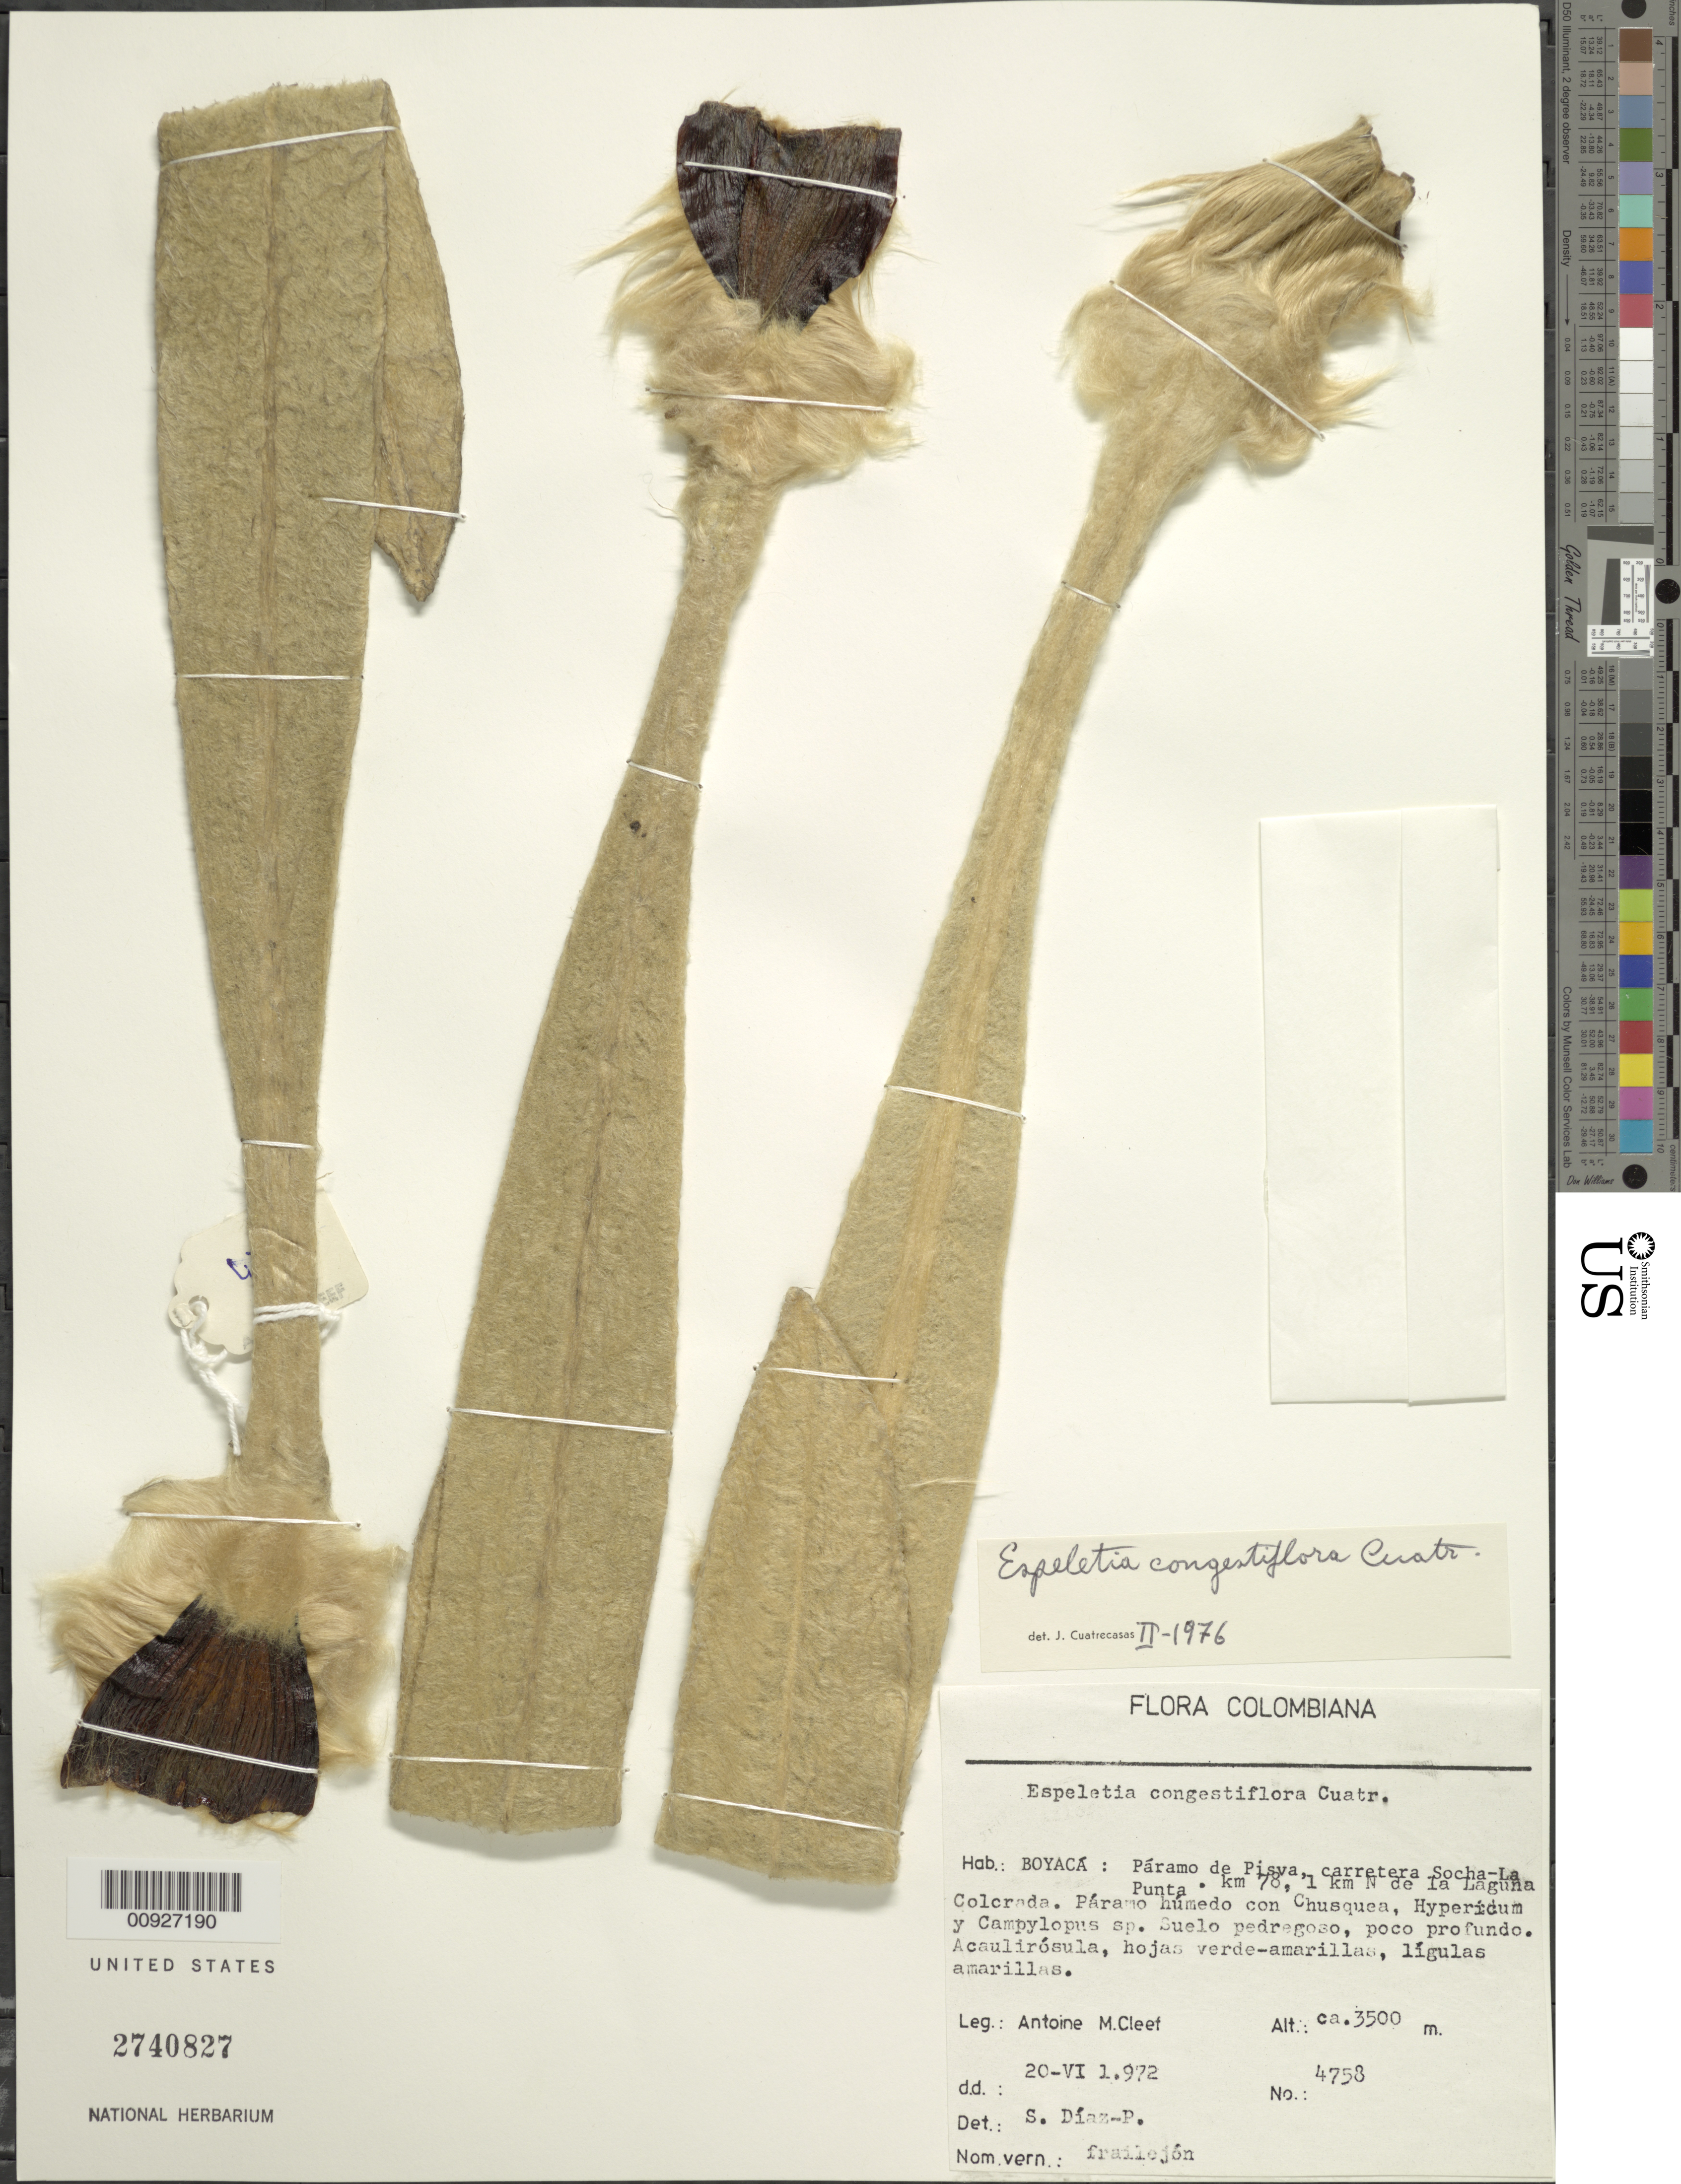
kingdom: Plantae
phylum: Tracheophyta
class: Magnoliopsida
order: Asterales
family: Asteraceae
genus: Espeletia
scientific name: Espeletia congestiflora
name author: Cuatrec.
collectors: A. M. Cleef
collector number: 4758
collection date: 1972-06-20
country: Colombia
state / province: Boyacá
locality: P. de Pisba. Páramo de Pisba, carretera Socha-La Colcrada.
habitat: Páramo húmedo con Chusquea, Hypericum y Campylopus sp. Suelo pedregoso poco profundo.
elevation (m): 3500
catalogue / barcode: US 2740827